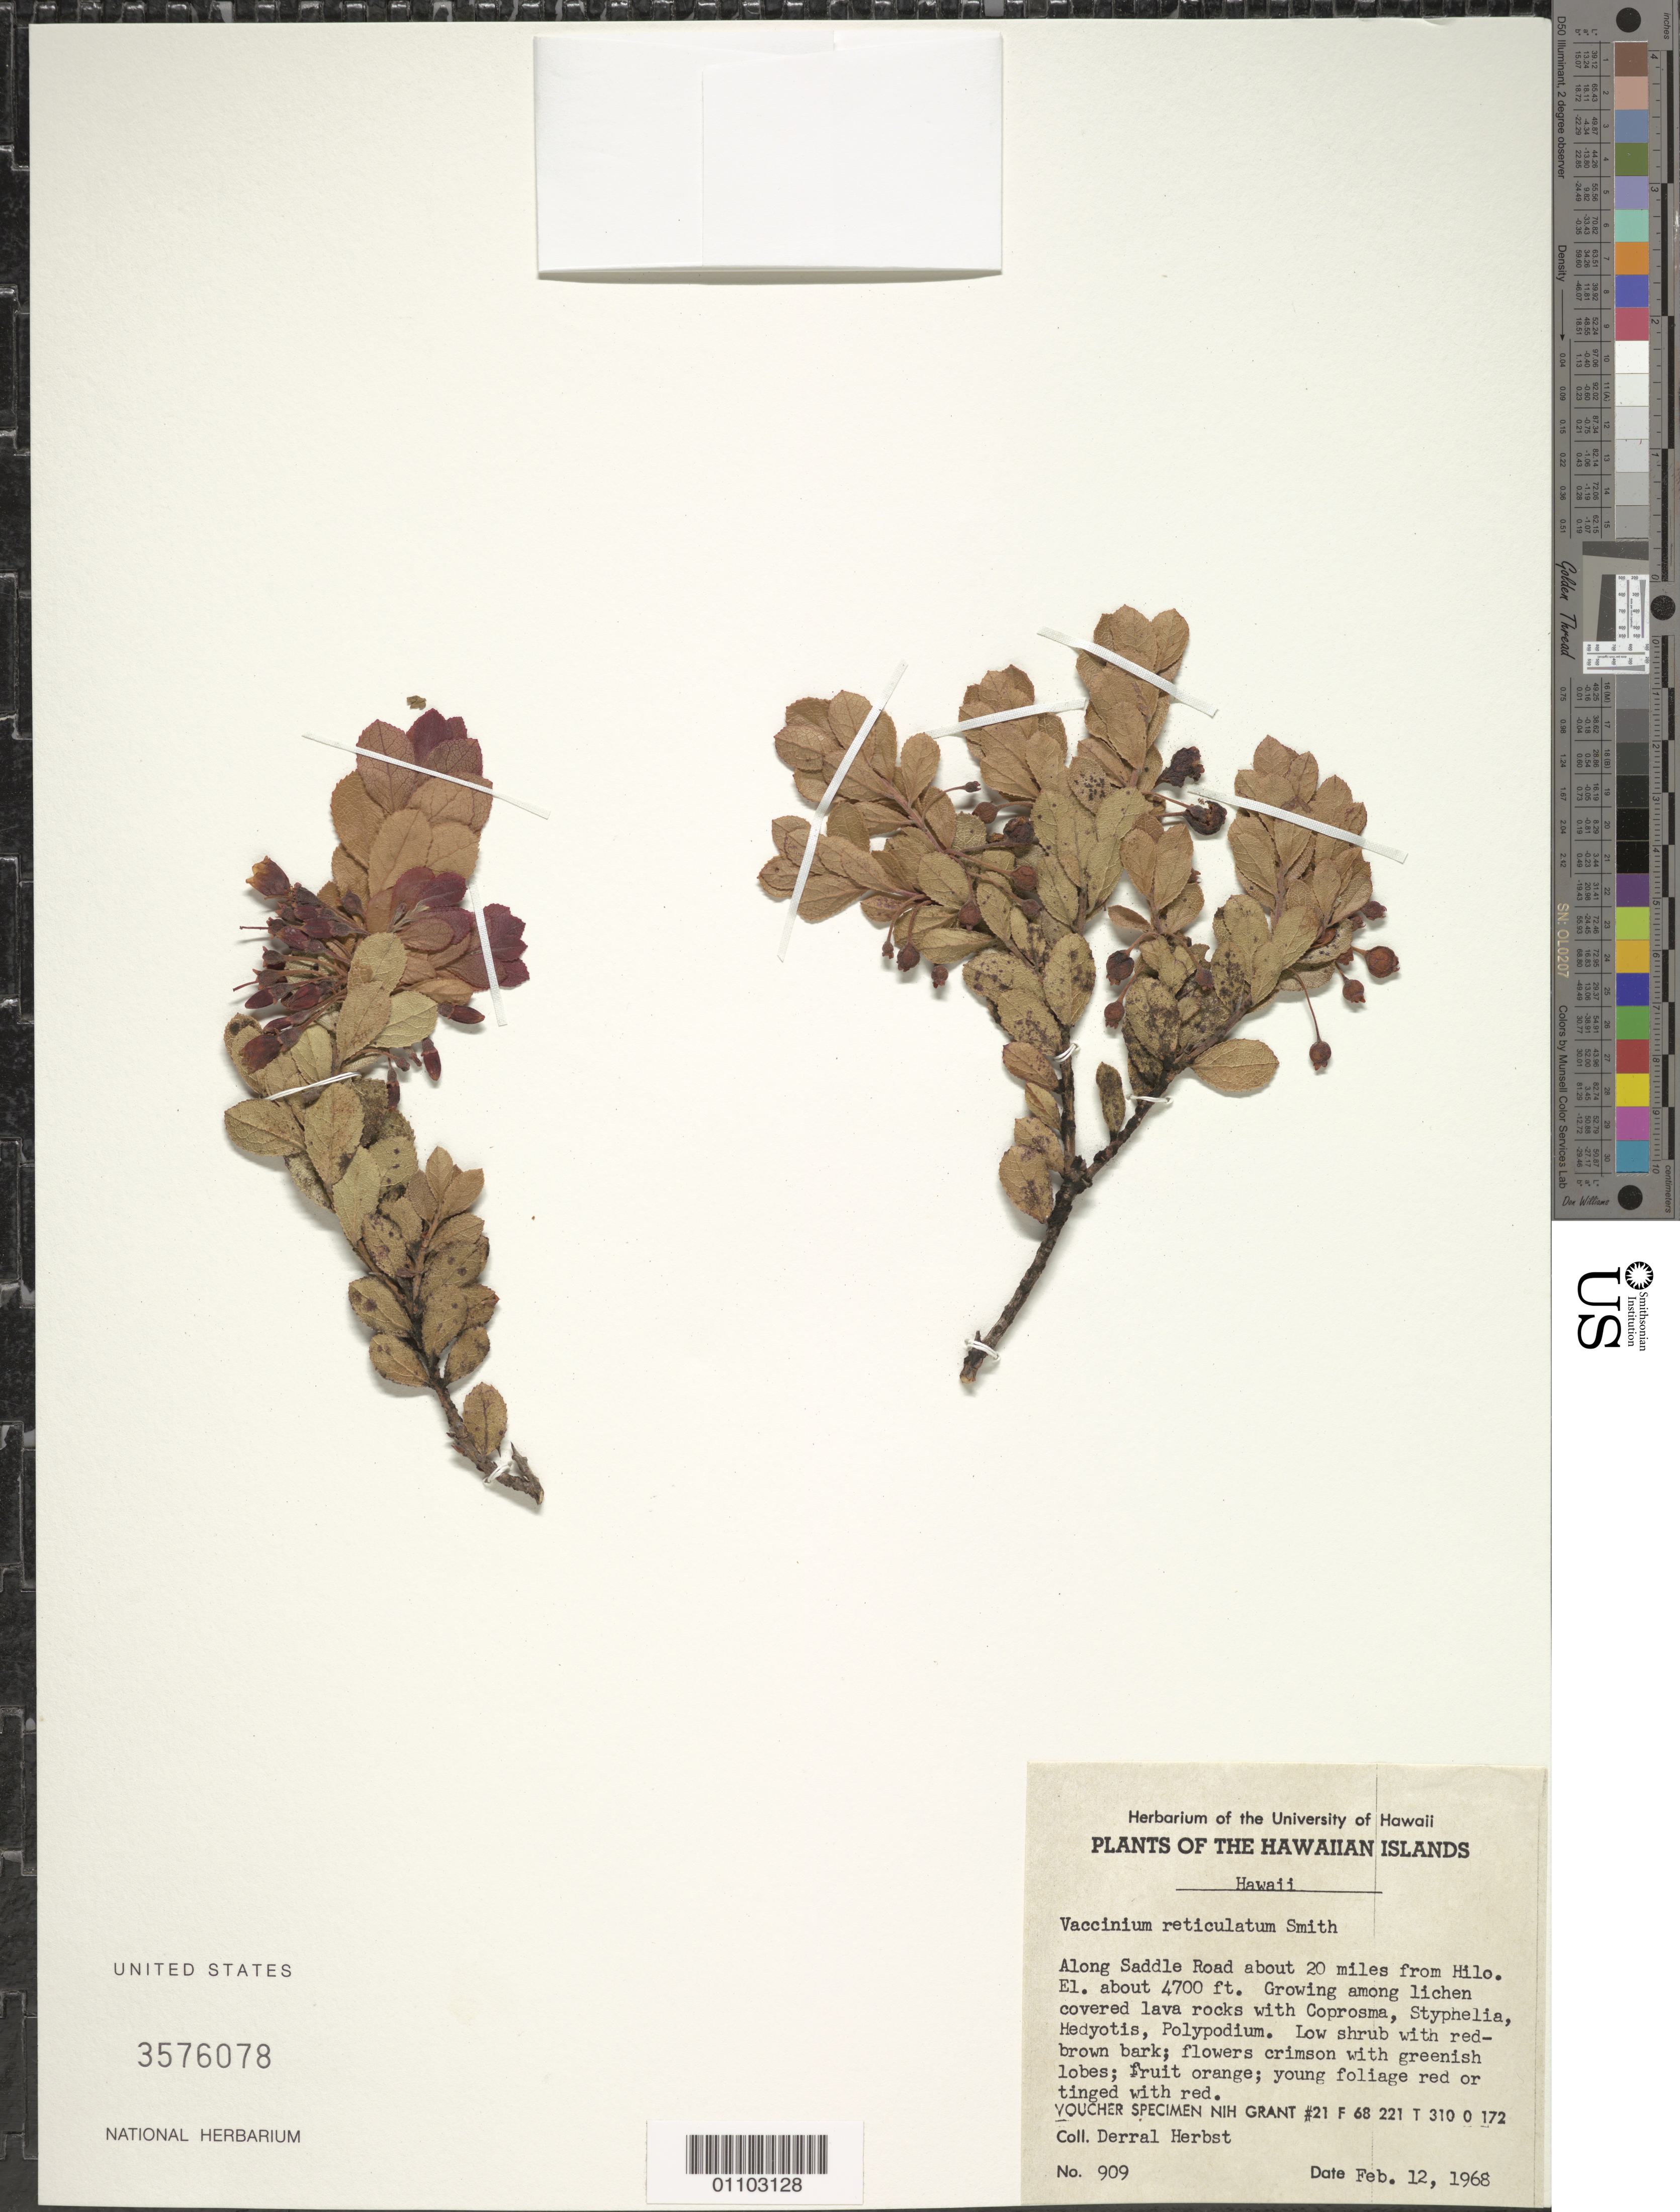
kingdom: Plantae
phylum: Tracheophyta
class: Magnoliopsida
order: Ericales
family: Ericaceae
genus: Vaccinium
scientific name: Vaccinium reticulatum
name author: Sm.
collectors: D. R. Herbst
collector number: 909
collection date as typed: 12 Feb 1968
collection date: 1968-02-12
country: United States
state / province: Hawaii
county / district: Hawaii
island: Hawaii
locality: Along Saddle Road about 20 mi from Hilo.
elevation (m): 1433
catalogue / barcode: US 3576078